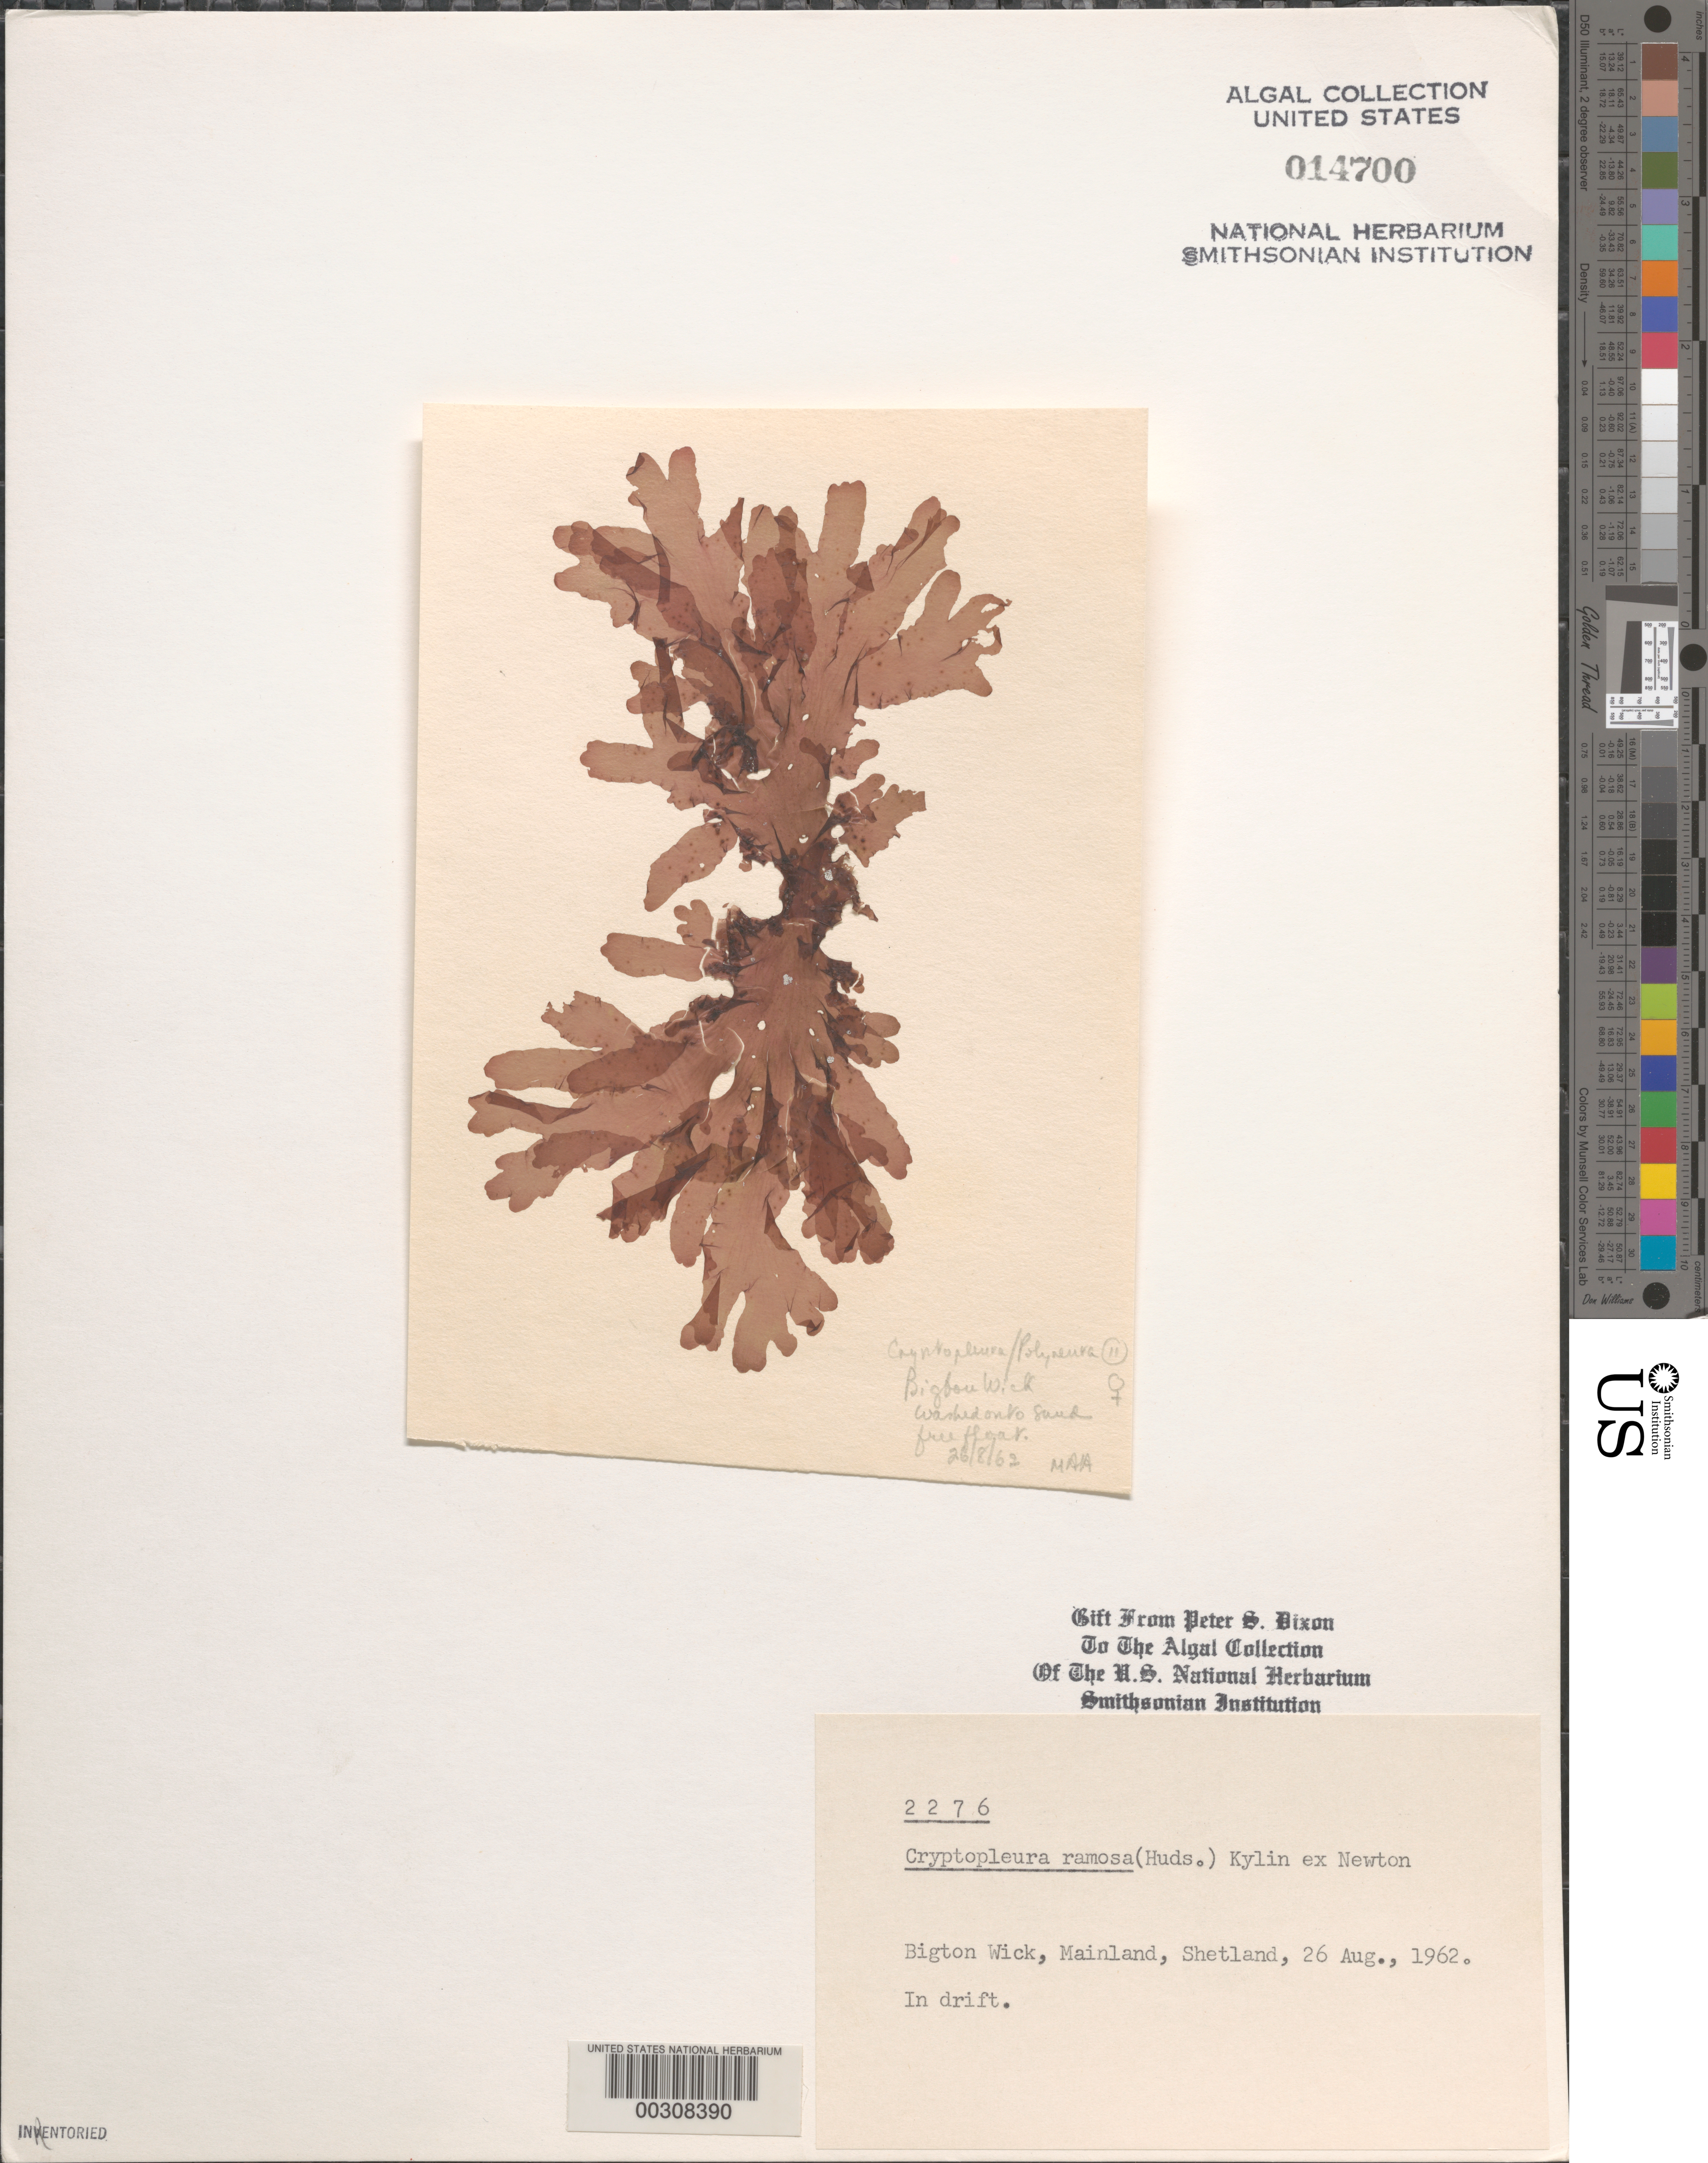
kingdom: Plantae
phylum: Rhodophyta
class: Florideophyceae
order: Ceramiales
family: Delesseriaceae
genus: Cryptopleura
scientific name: Cryptopleura ramosa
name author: (Huds.) L.M. Newton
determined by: Dixon, P. S.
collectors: P. S. Dixon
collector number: PSD 2276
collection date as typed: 26 Aug 1962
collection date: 1962-08-26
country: United Kingdom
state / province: Scotland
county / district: Shetland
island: Mainland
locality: Bigton Wick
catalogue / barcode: US 14700